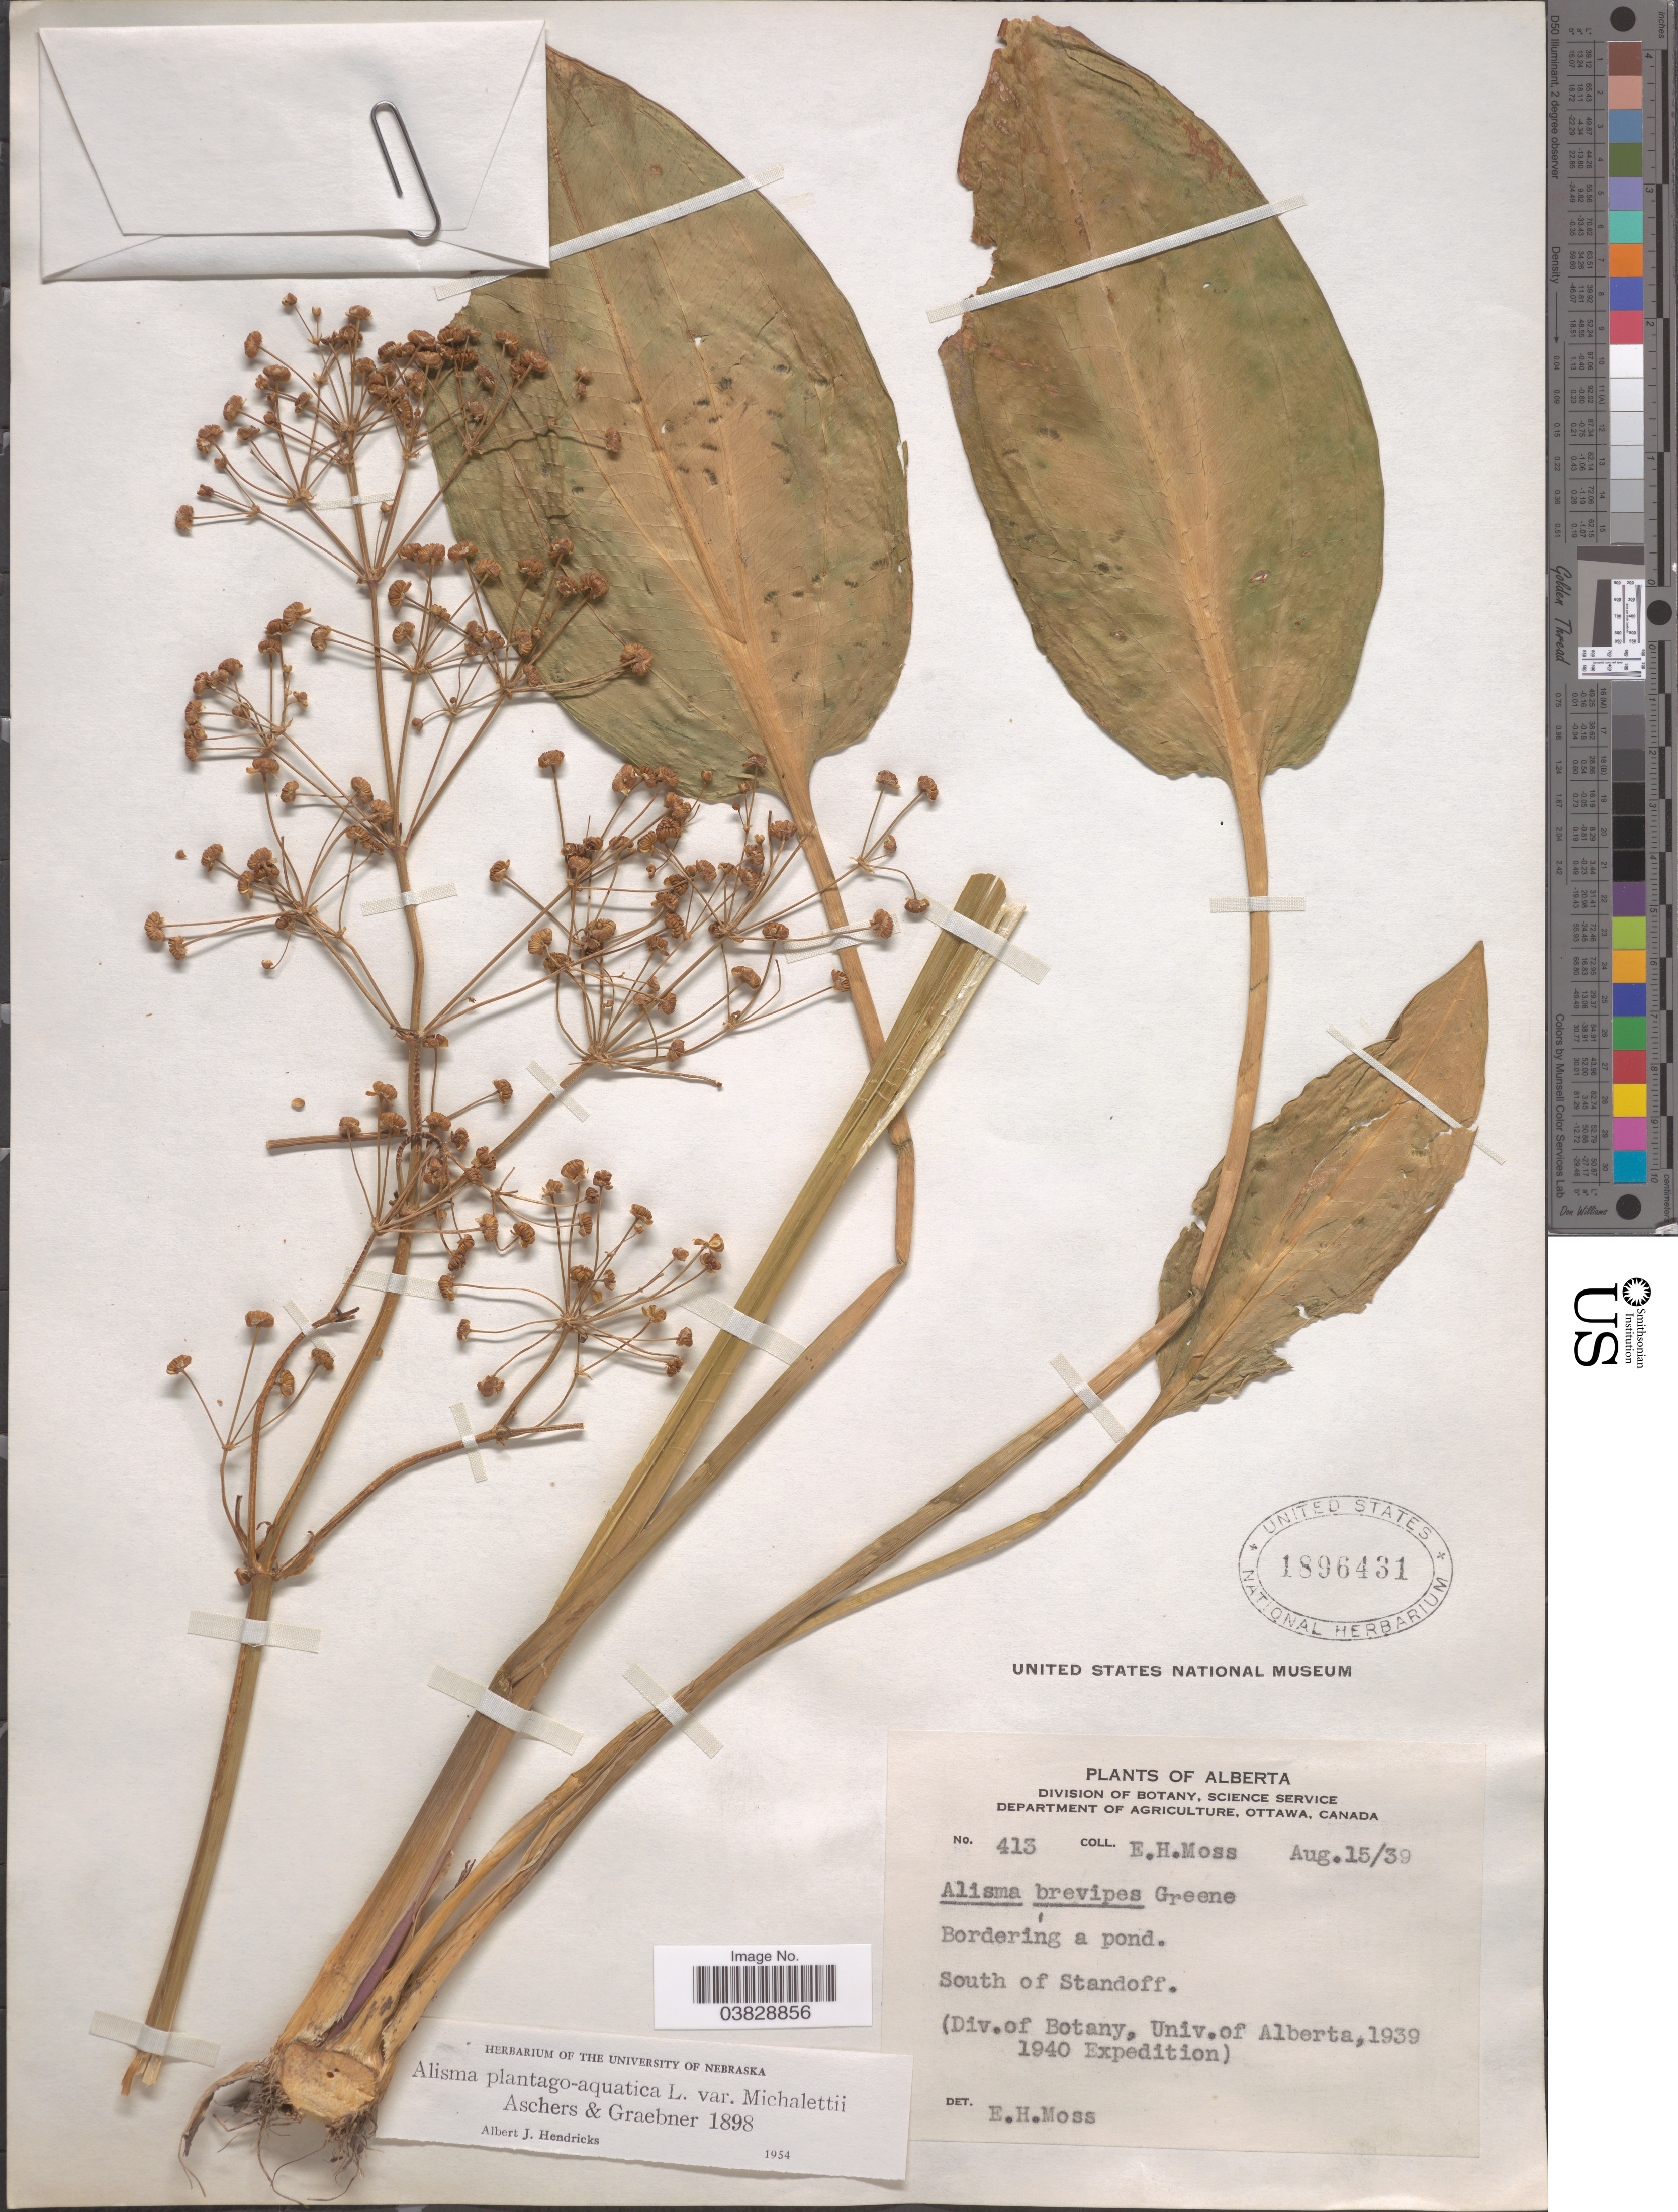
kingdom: Plantae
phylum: Tracheophyta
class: Liliopsida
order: Alismatales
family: Alismataceae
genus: Alisma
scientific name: Alisma plantago-aquatica var. michaletii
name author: (Asch. & Graebn.) Buchenau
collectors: E. Moss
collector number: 413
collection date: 1939-08-15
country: Canada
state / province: Alberta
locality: Bordering a pond. South of Standoff.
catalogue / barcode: US 1896431